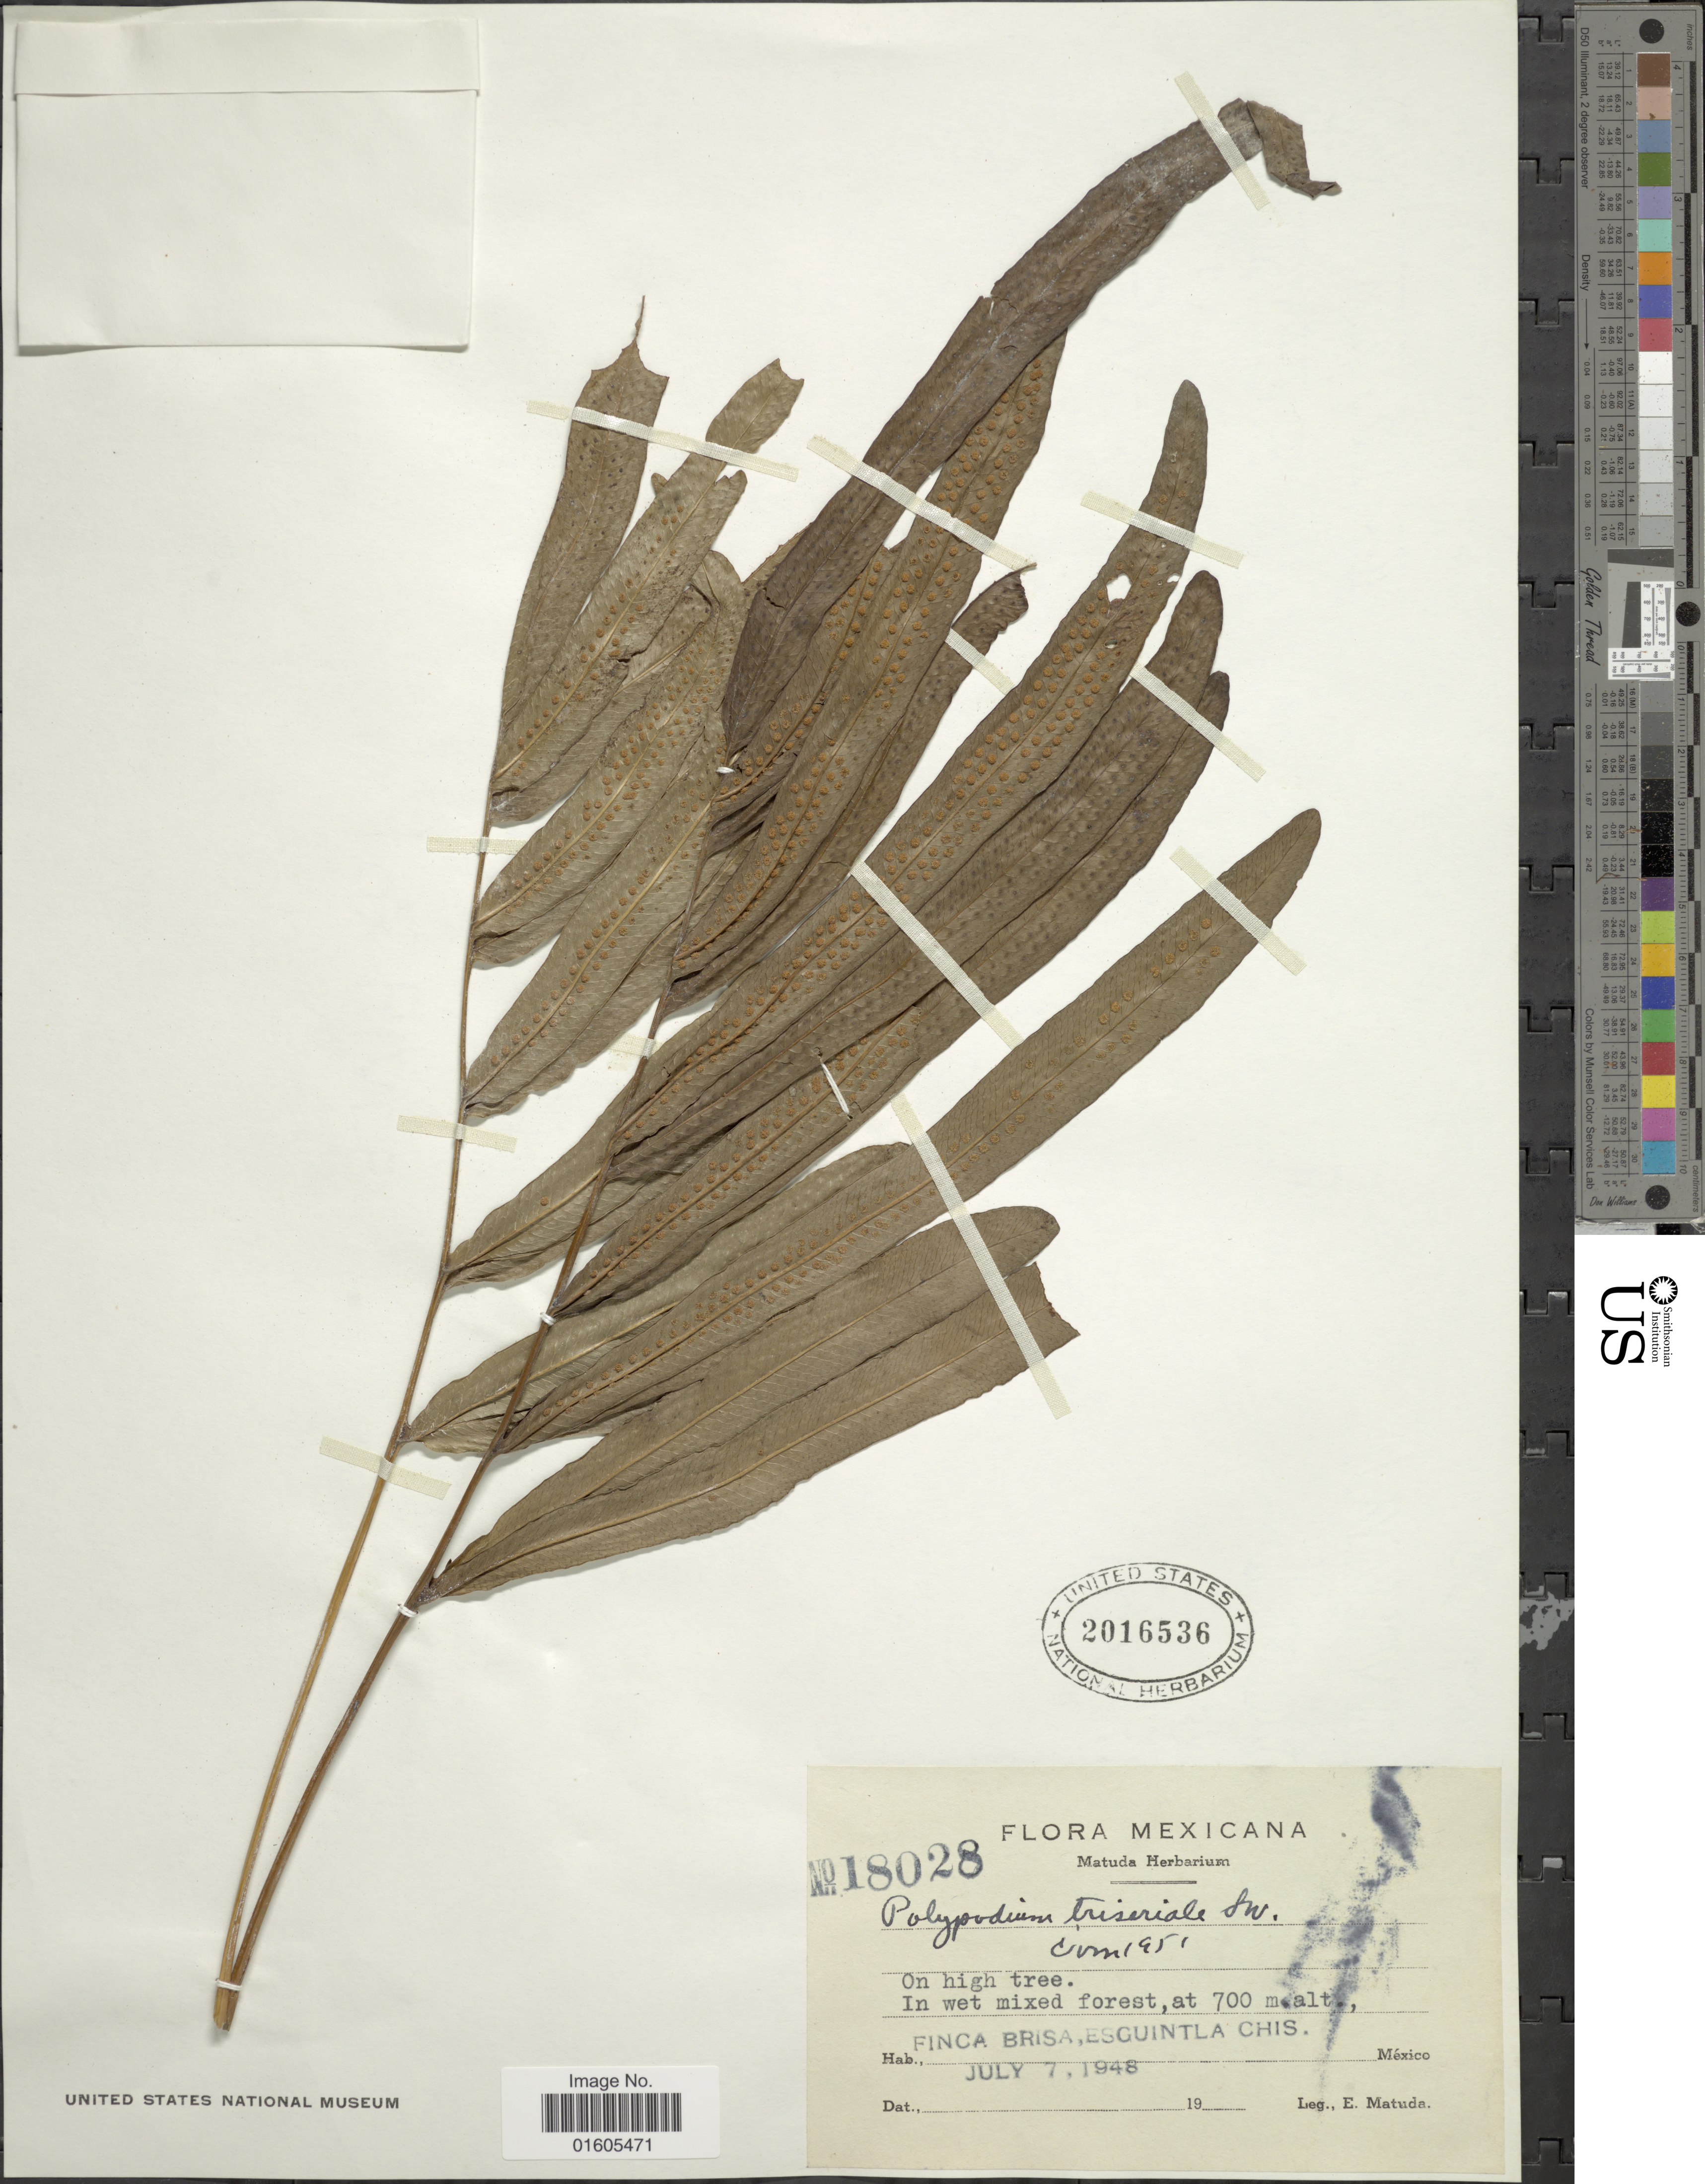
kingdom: Plantae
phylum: Tracheophyta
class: Polypodiopsida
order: Polypodiales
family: Polypodiaceae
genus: Serpocaulon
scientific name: Serpocaulon triseriale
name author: (Sw.) A.R. Sm.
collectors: E. Matuda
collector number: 18028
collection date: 1948-07-07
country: Mexico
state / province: Chiapas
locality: Finca Nrisa, Esguintla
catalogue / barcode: US 2016536